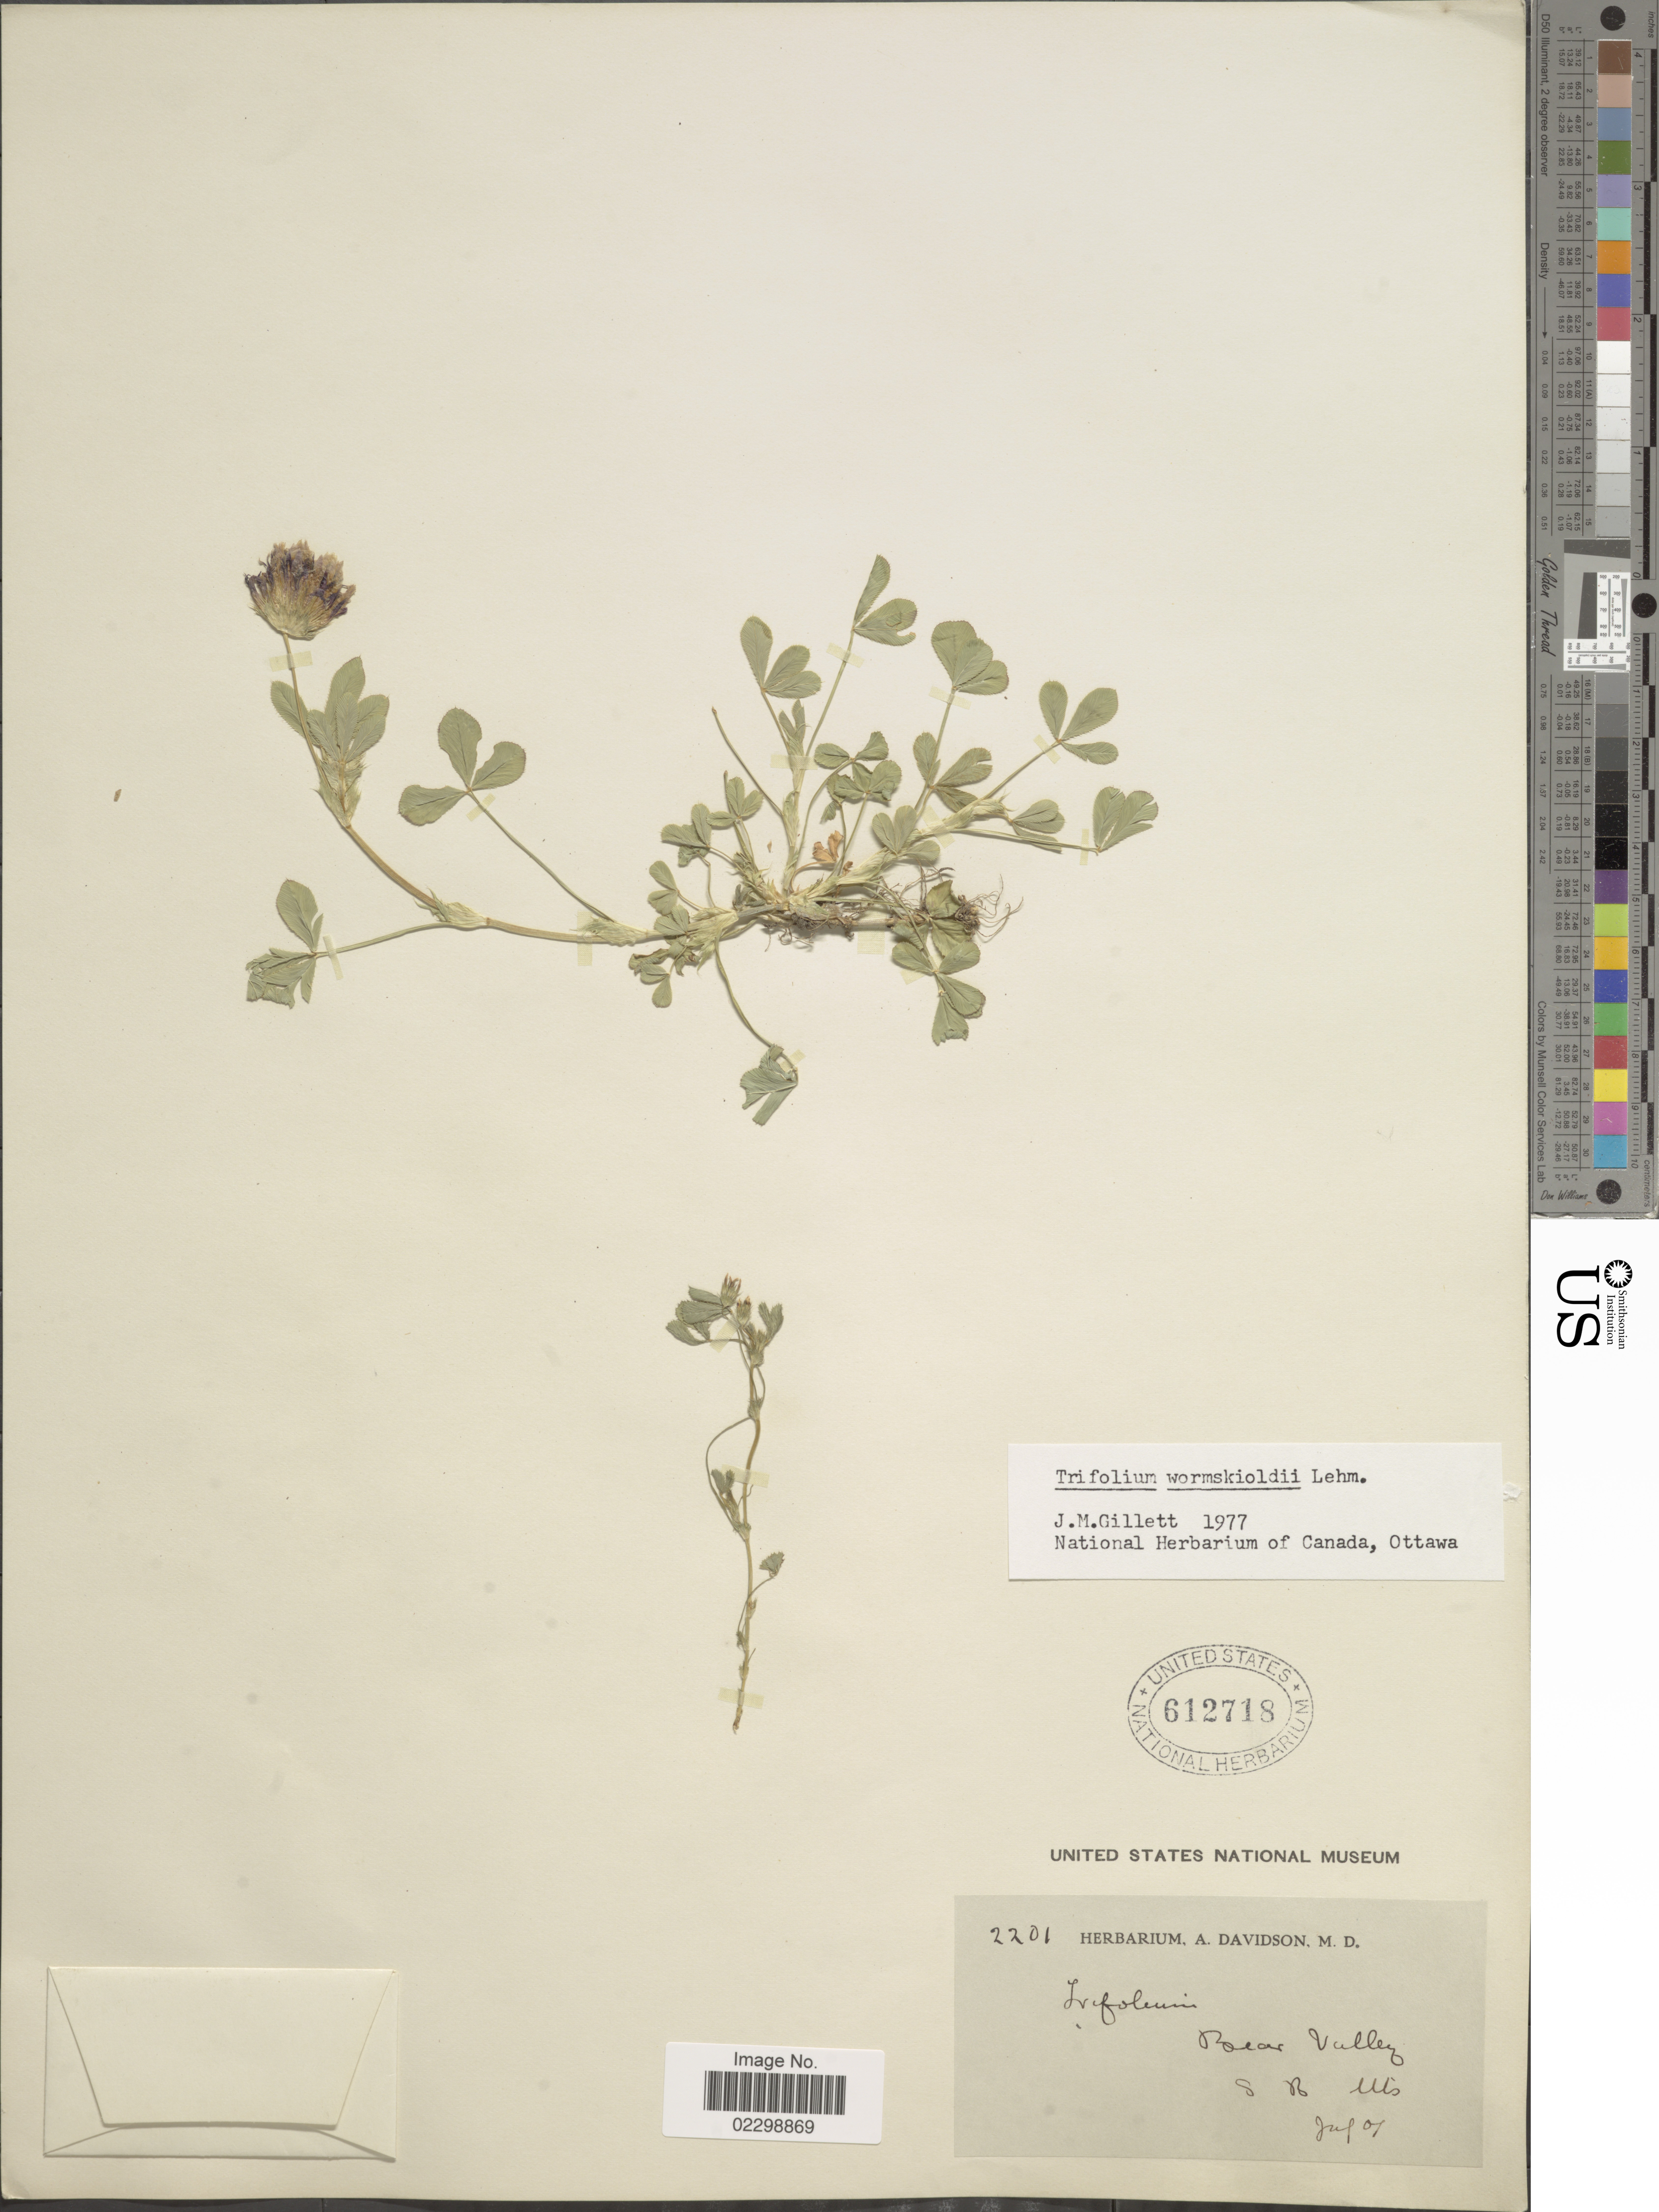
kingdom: Plantae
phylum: Tracheophyta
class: Magnoliopsida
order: Fabales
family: Fabaceae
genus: Trifolium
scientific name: Trifolium wormskioldii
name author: Lehm.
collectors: ex herb. A. Davidson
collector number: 2201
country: United States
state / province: California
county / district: San Bernardino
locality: Bear Valley, S B Mts.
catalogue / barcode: US 612718